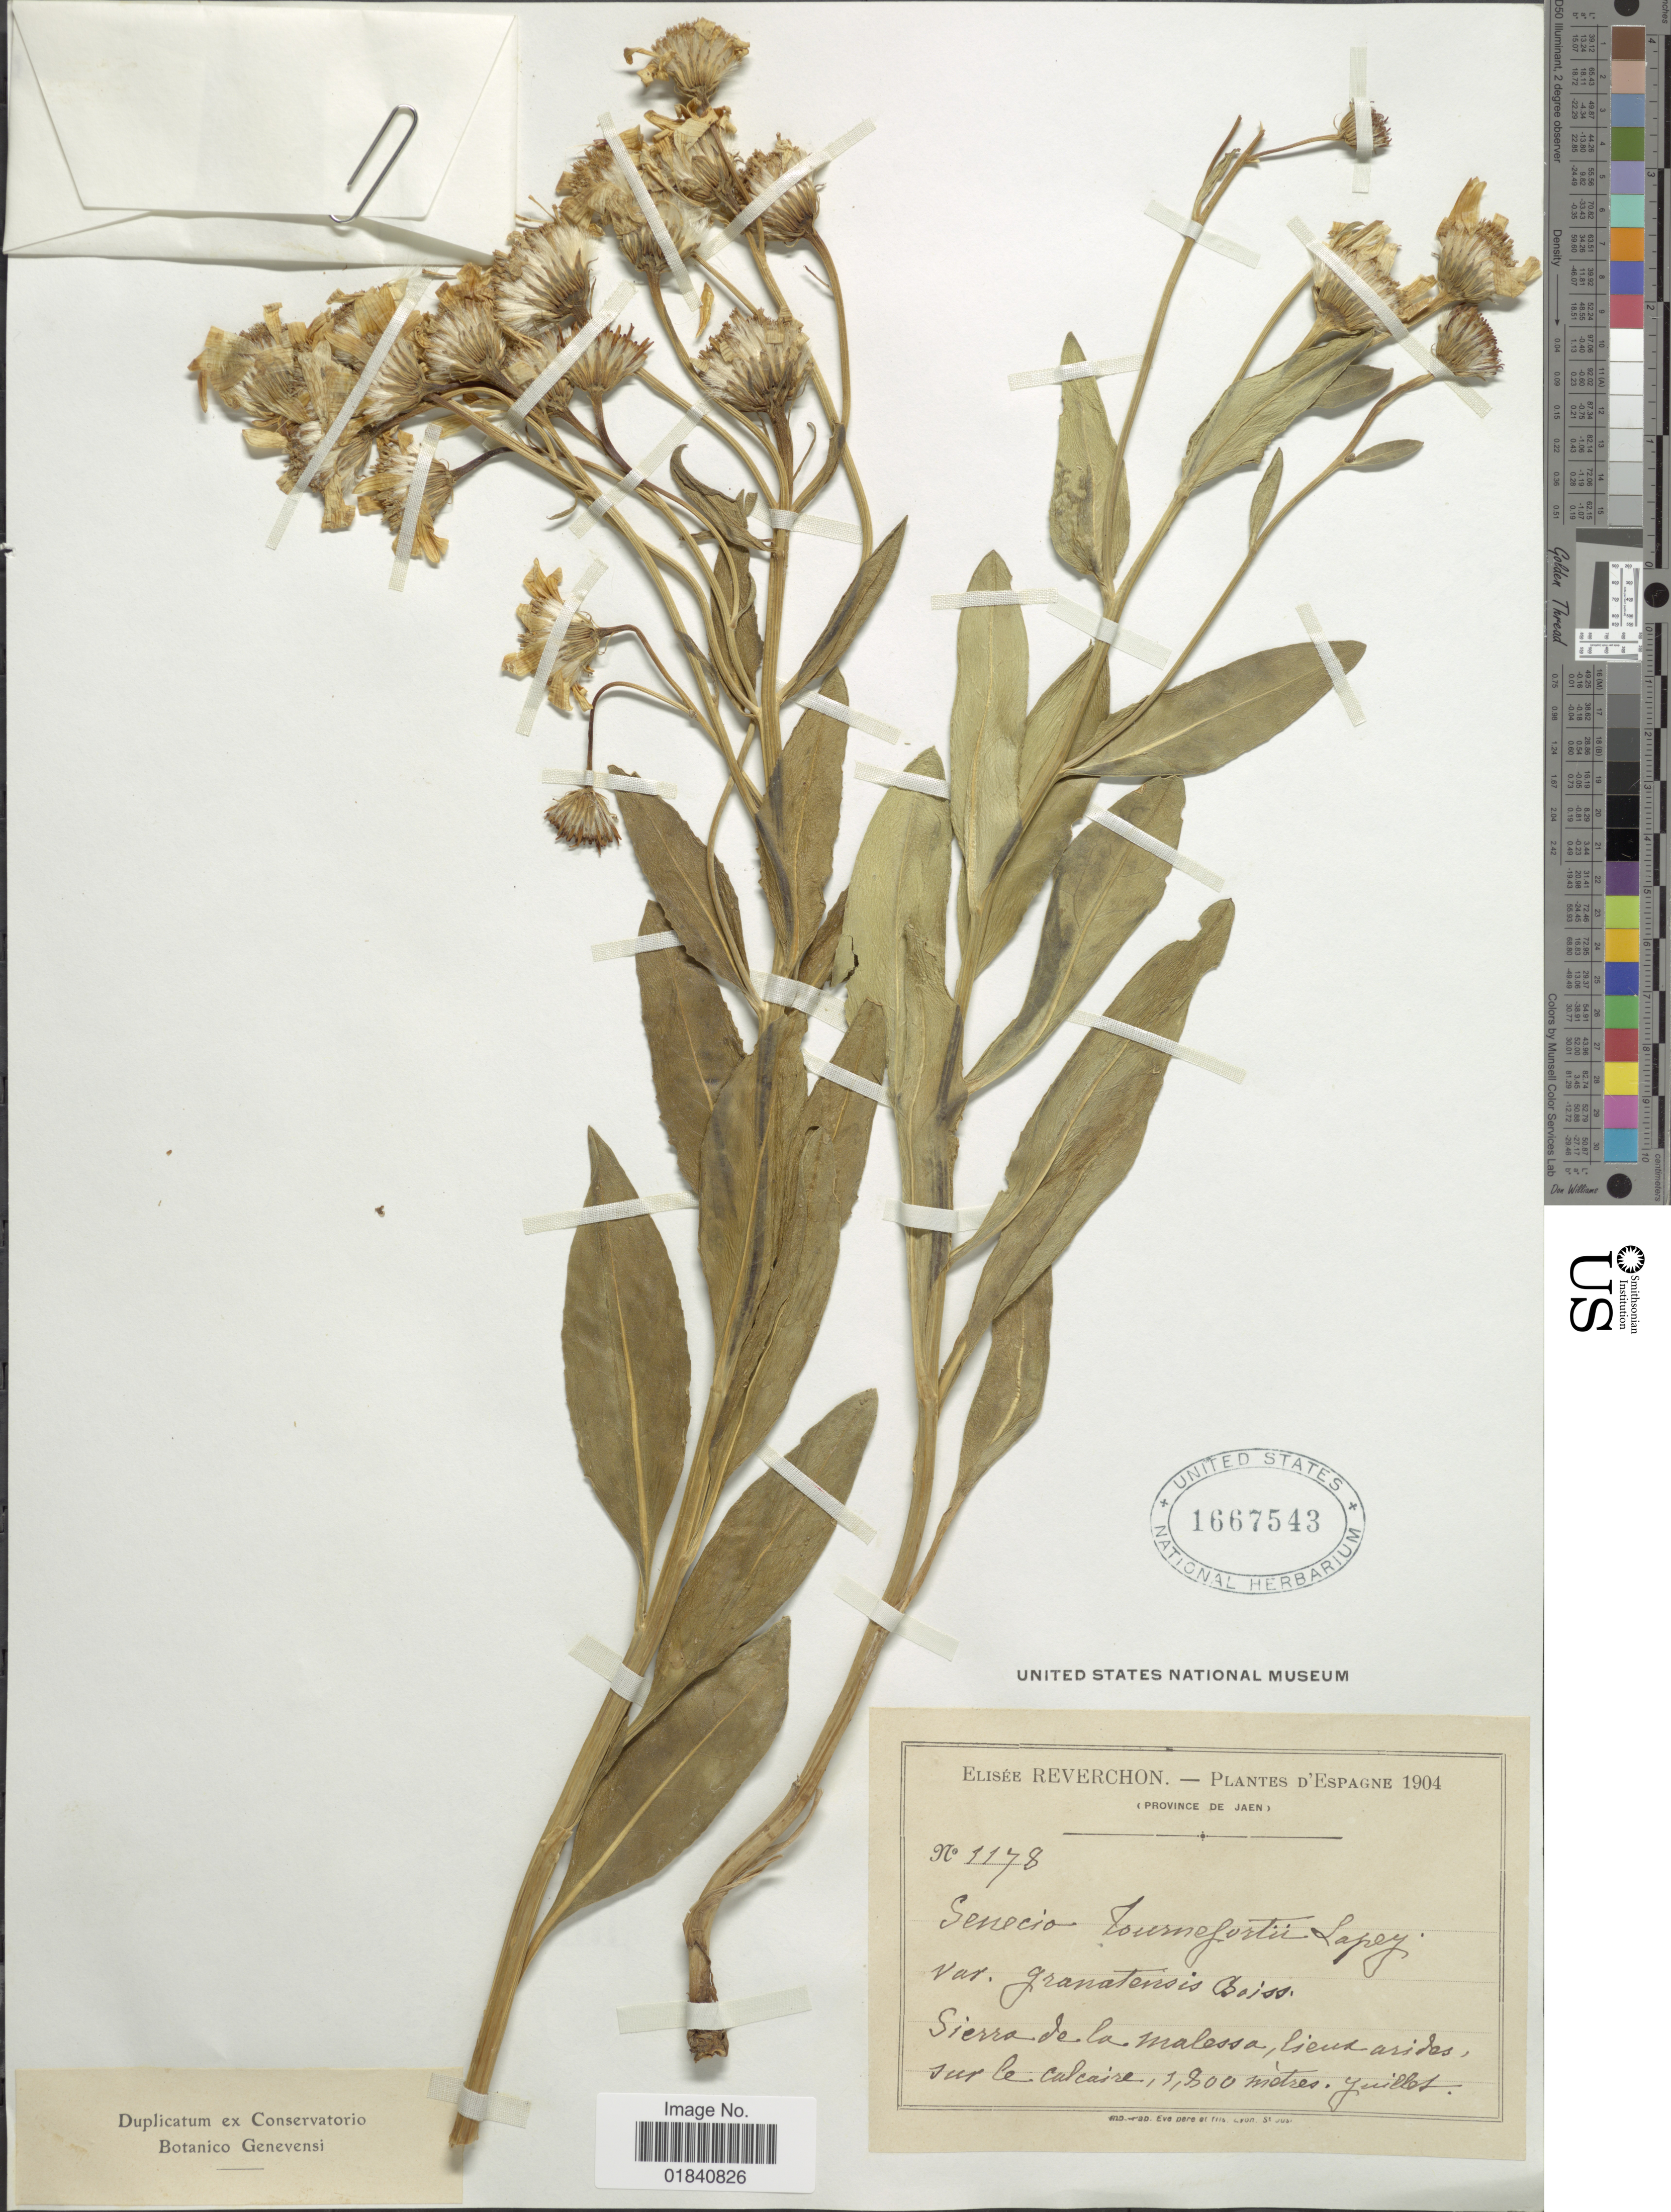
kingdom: Plantae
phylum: Tracheophyta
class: Magnoliopsida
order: Asterales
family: Asteraceae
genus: Senecio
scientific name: Senecio pyrenaicus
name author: L.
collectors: E. Reverchon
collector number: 1178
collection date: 1904-07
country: Spain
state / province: Andalucia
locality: Province de Jaen, Sierra de la Malessa, lieux aridas, sur le calcaire.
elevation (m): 1800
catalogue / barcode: US 1667543